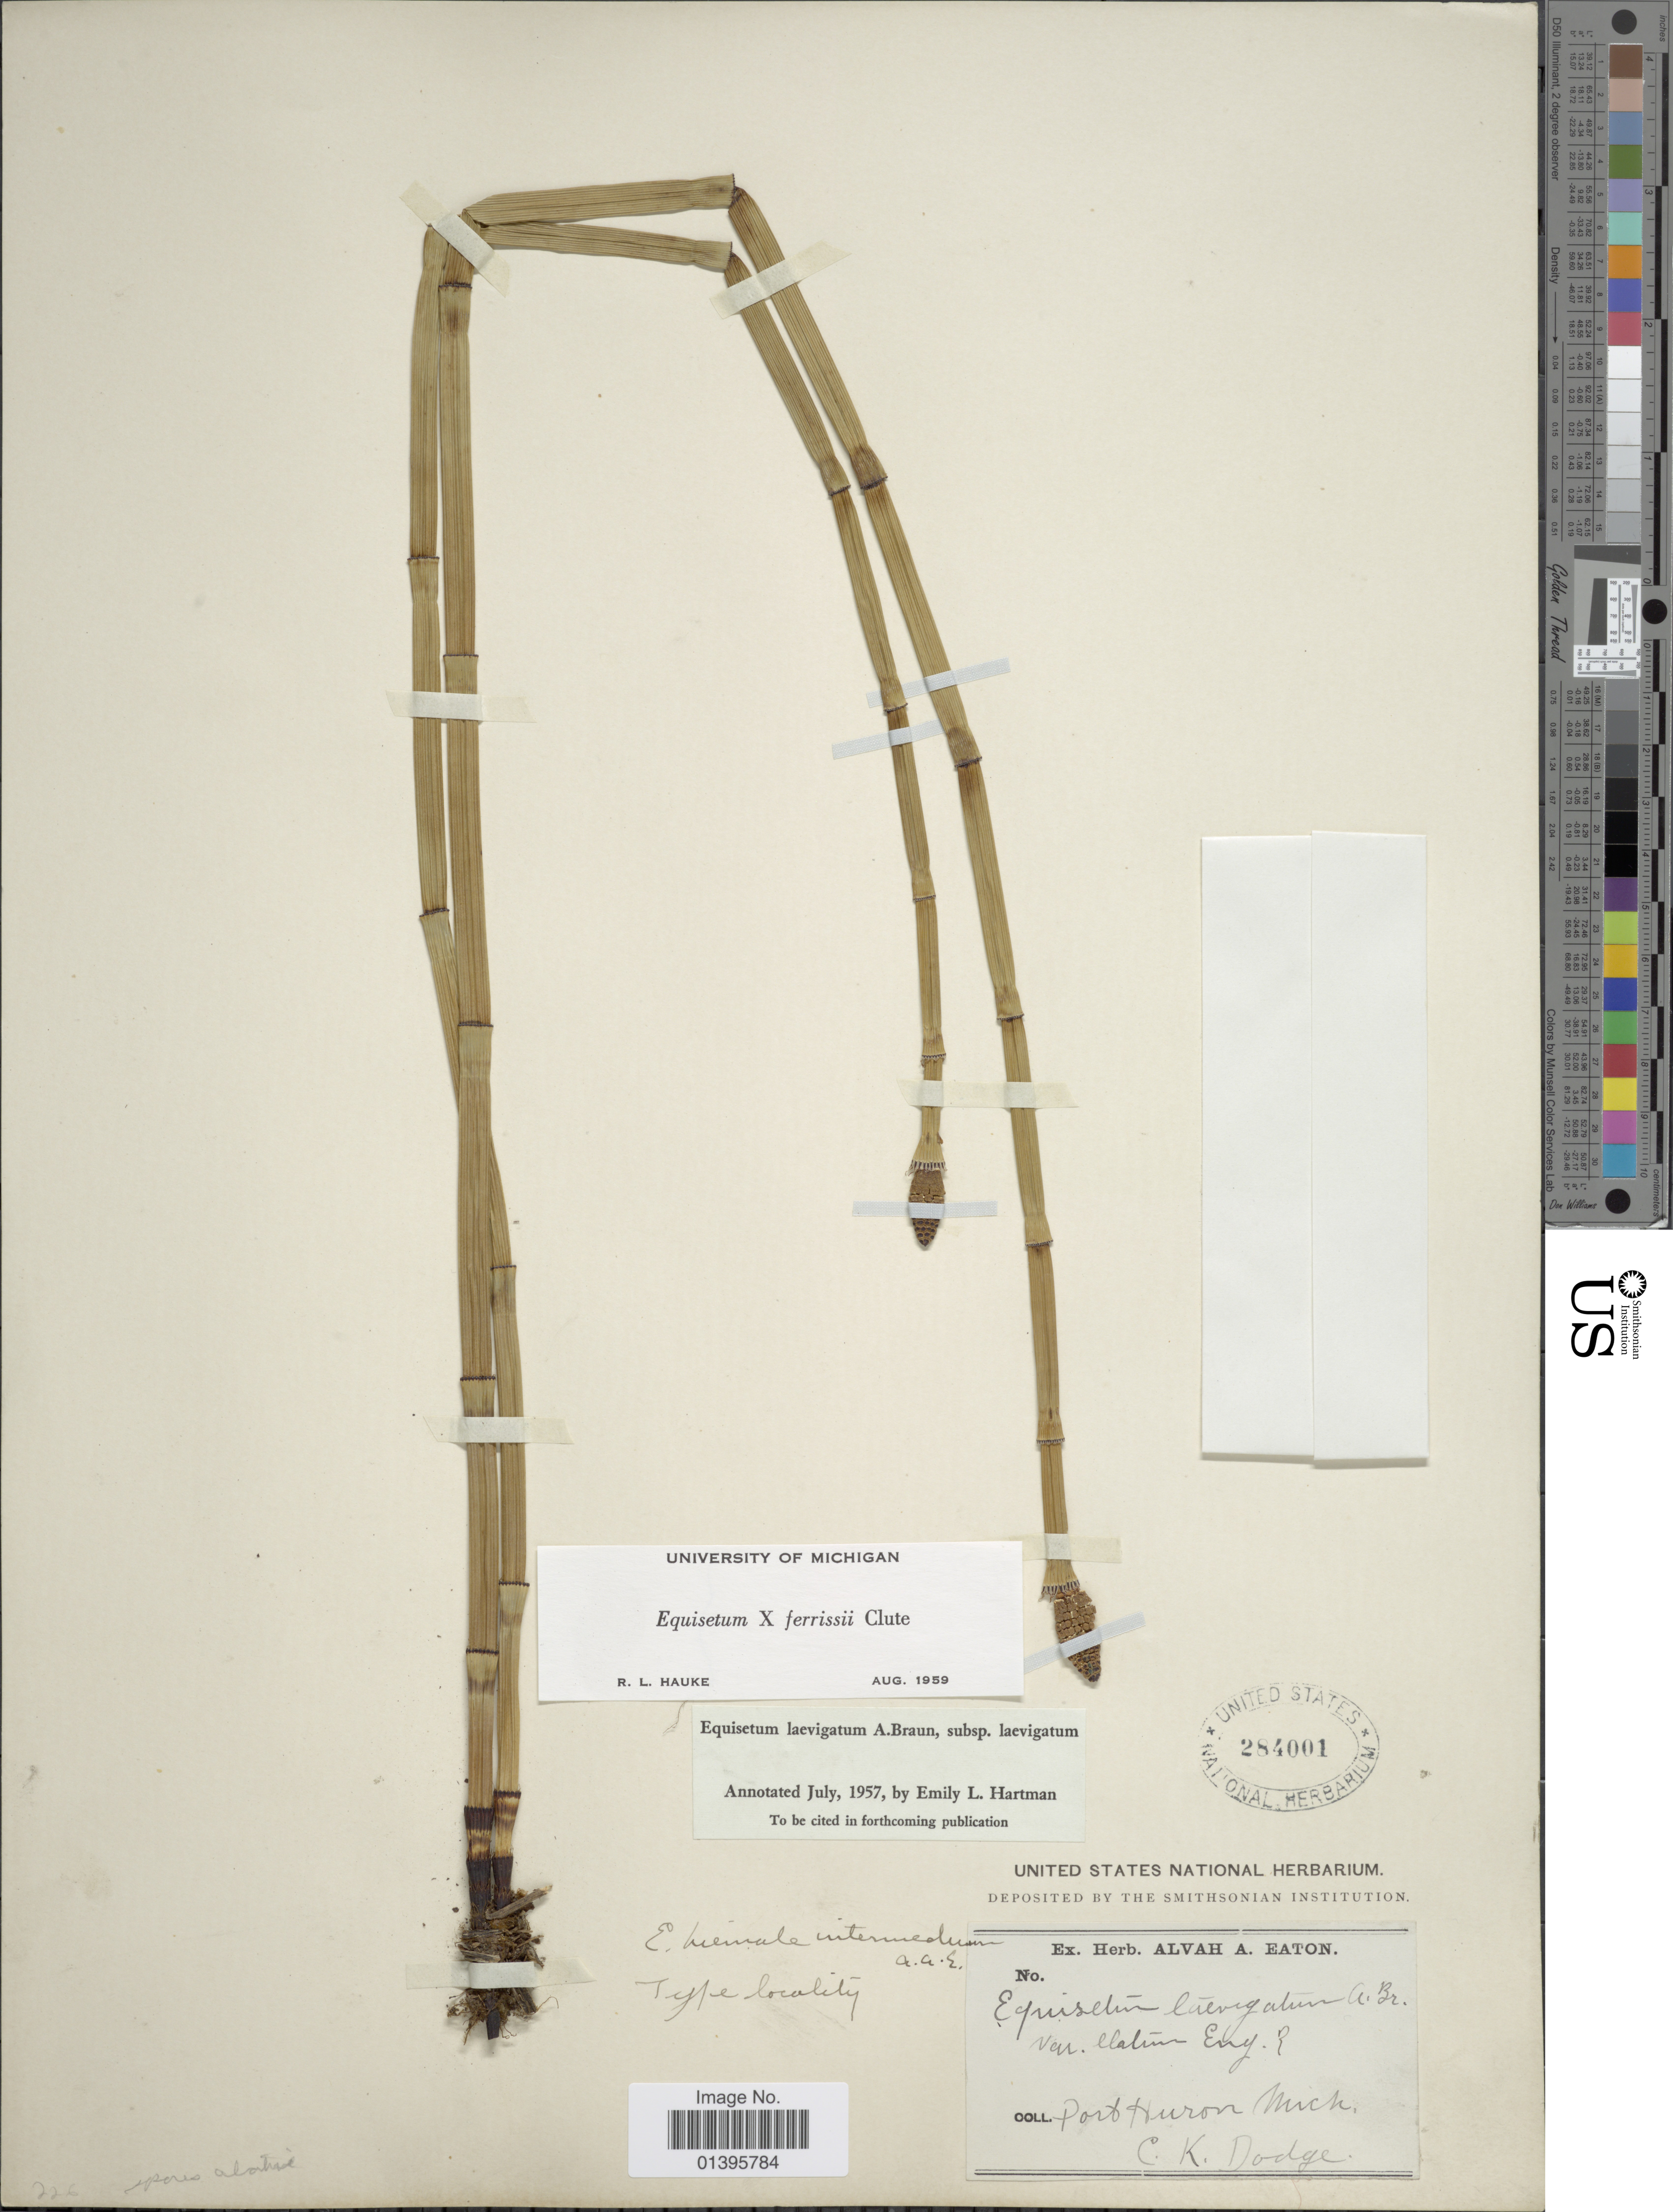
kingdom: Plantae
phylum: Tracheophyta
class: Polypodiopsida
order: Equisetales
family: Equisetaceae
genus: Equisetum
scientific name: Equisetum x ferrissii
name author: Clute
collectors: C. Dodge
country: United States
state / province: Michigan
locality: Port Huron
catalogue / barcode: US 284001